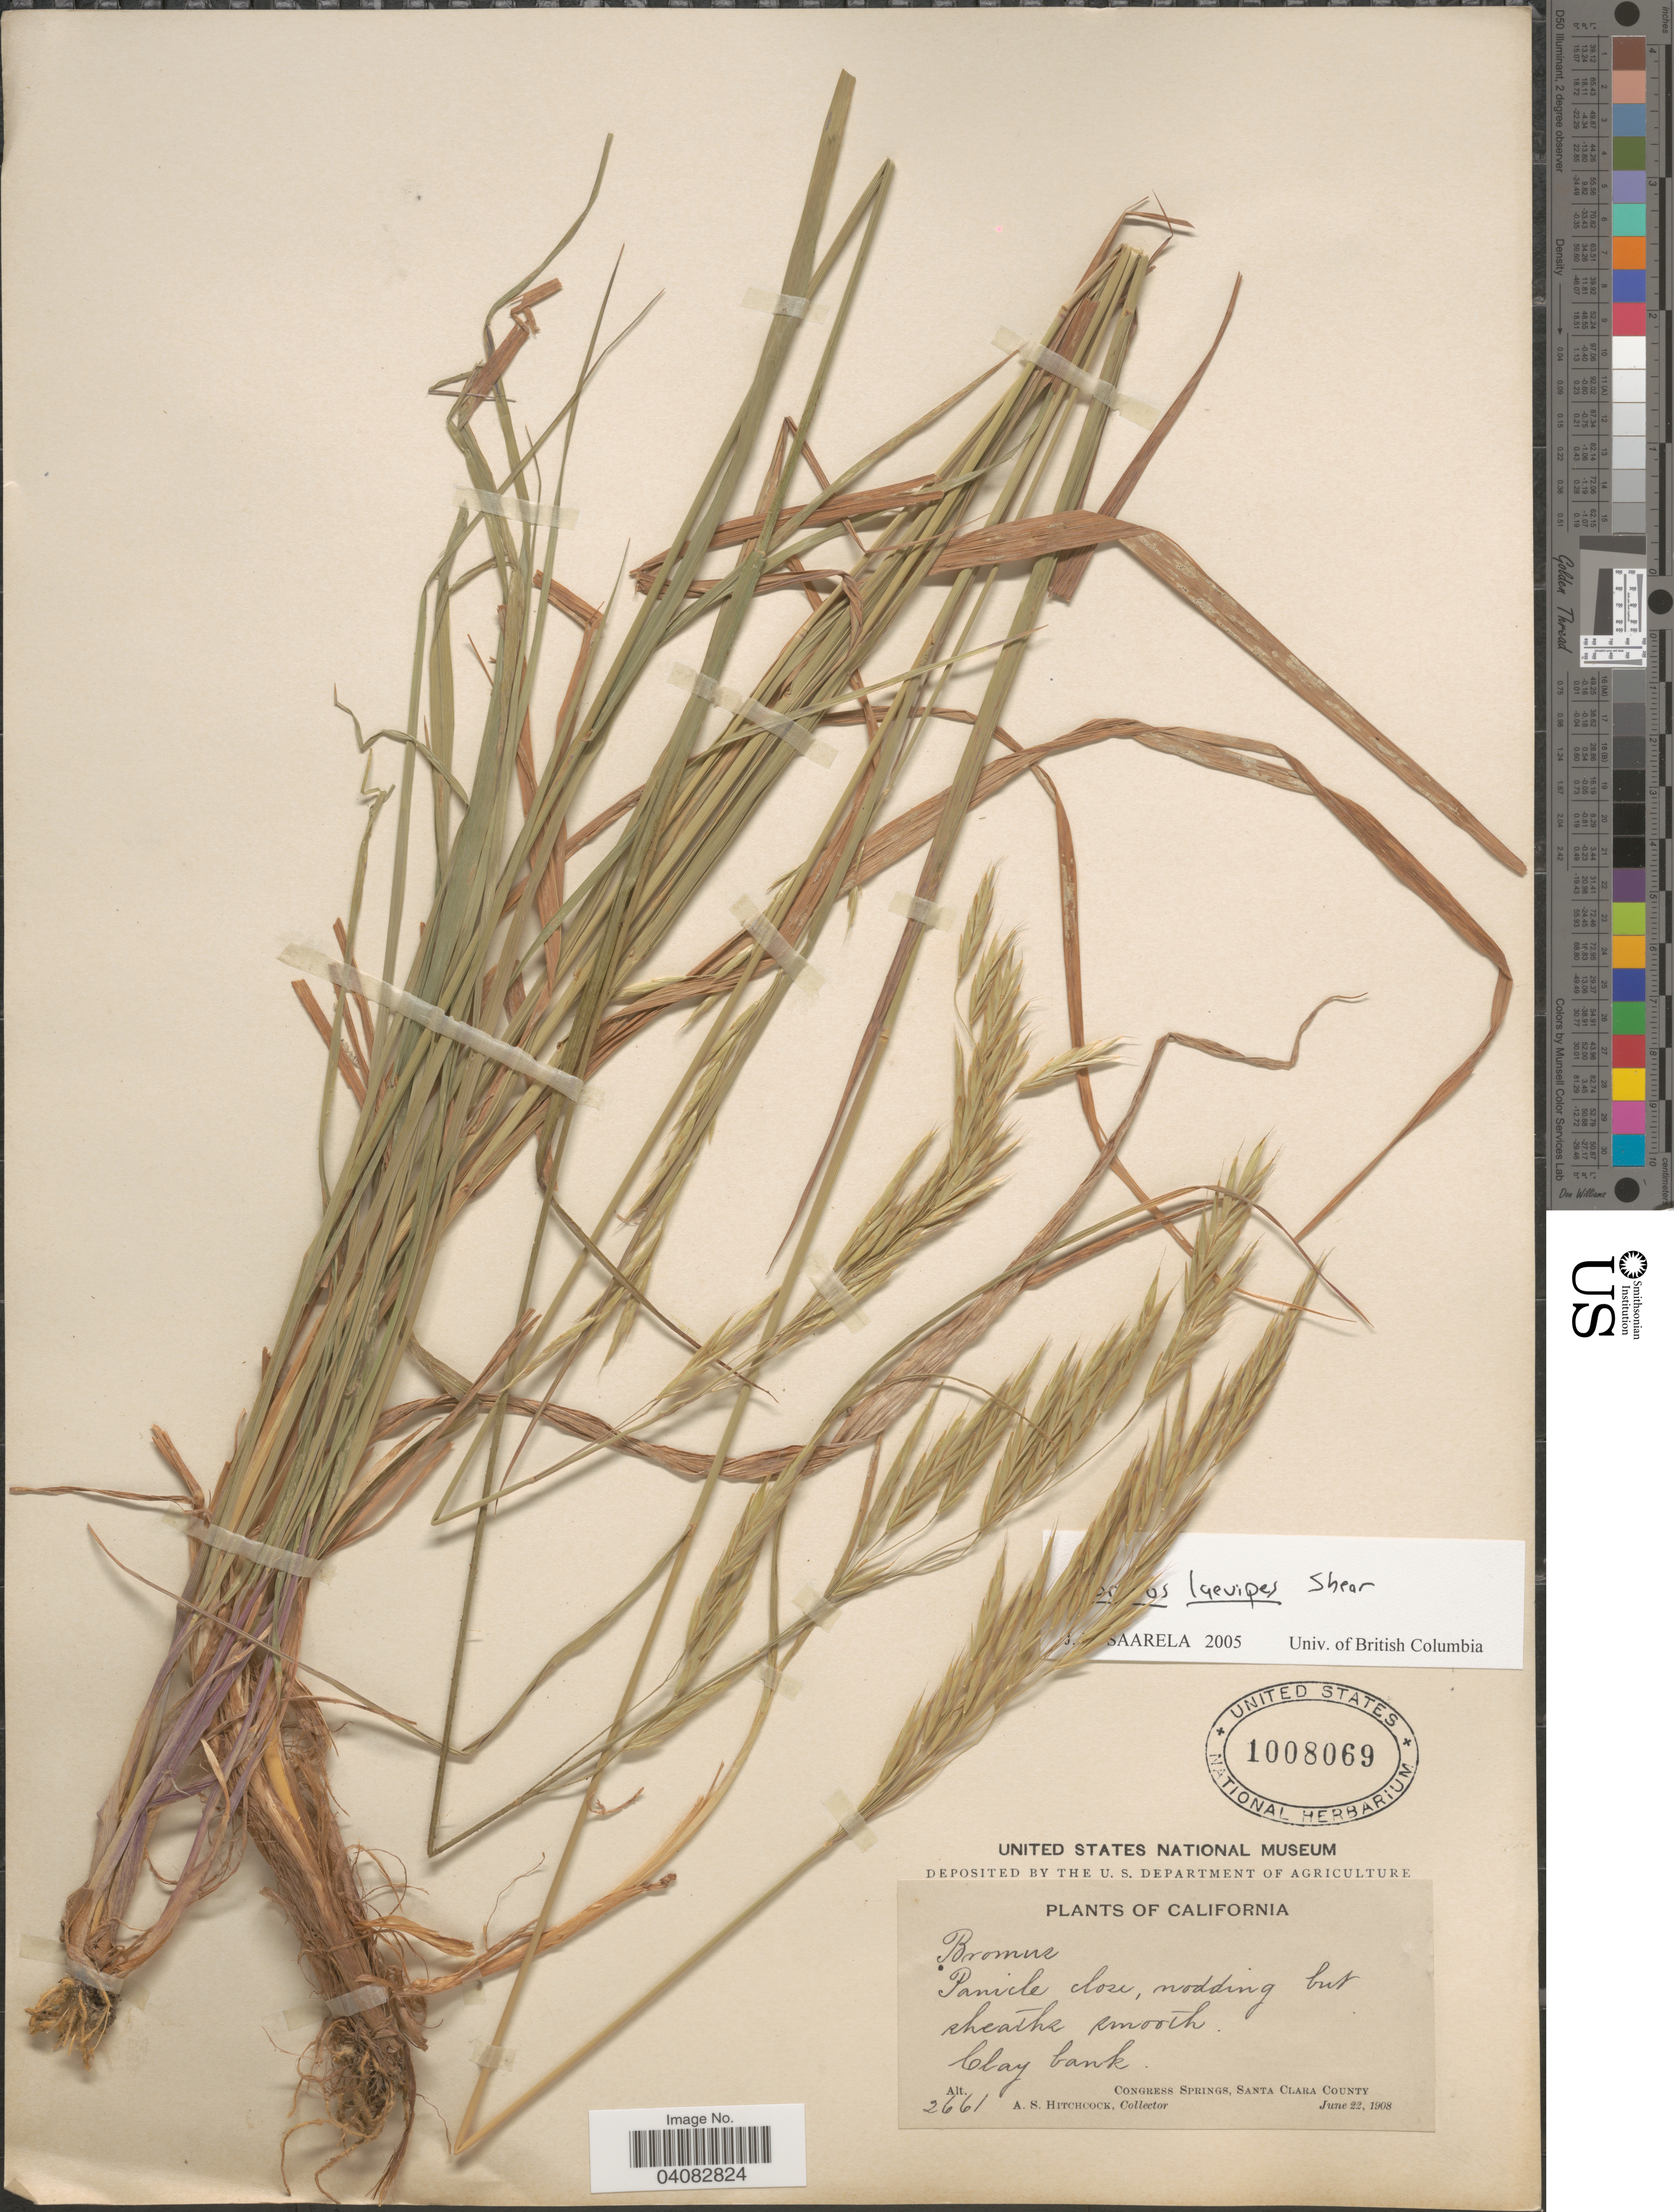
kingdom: Plantae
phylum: Tracheophyta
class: Liliopsida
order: Poales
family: Poaceae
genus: Bromus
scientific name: Bromus laevipes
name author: Shear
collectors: A. S. Hitchcock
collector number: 2661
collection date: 1908-06-22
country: United States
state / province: California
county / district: Santa Clara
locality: Clay bank. Congress Springs, Santa Clara County.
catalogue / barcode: US 1008069